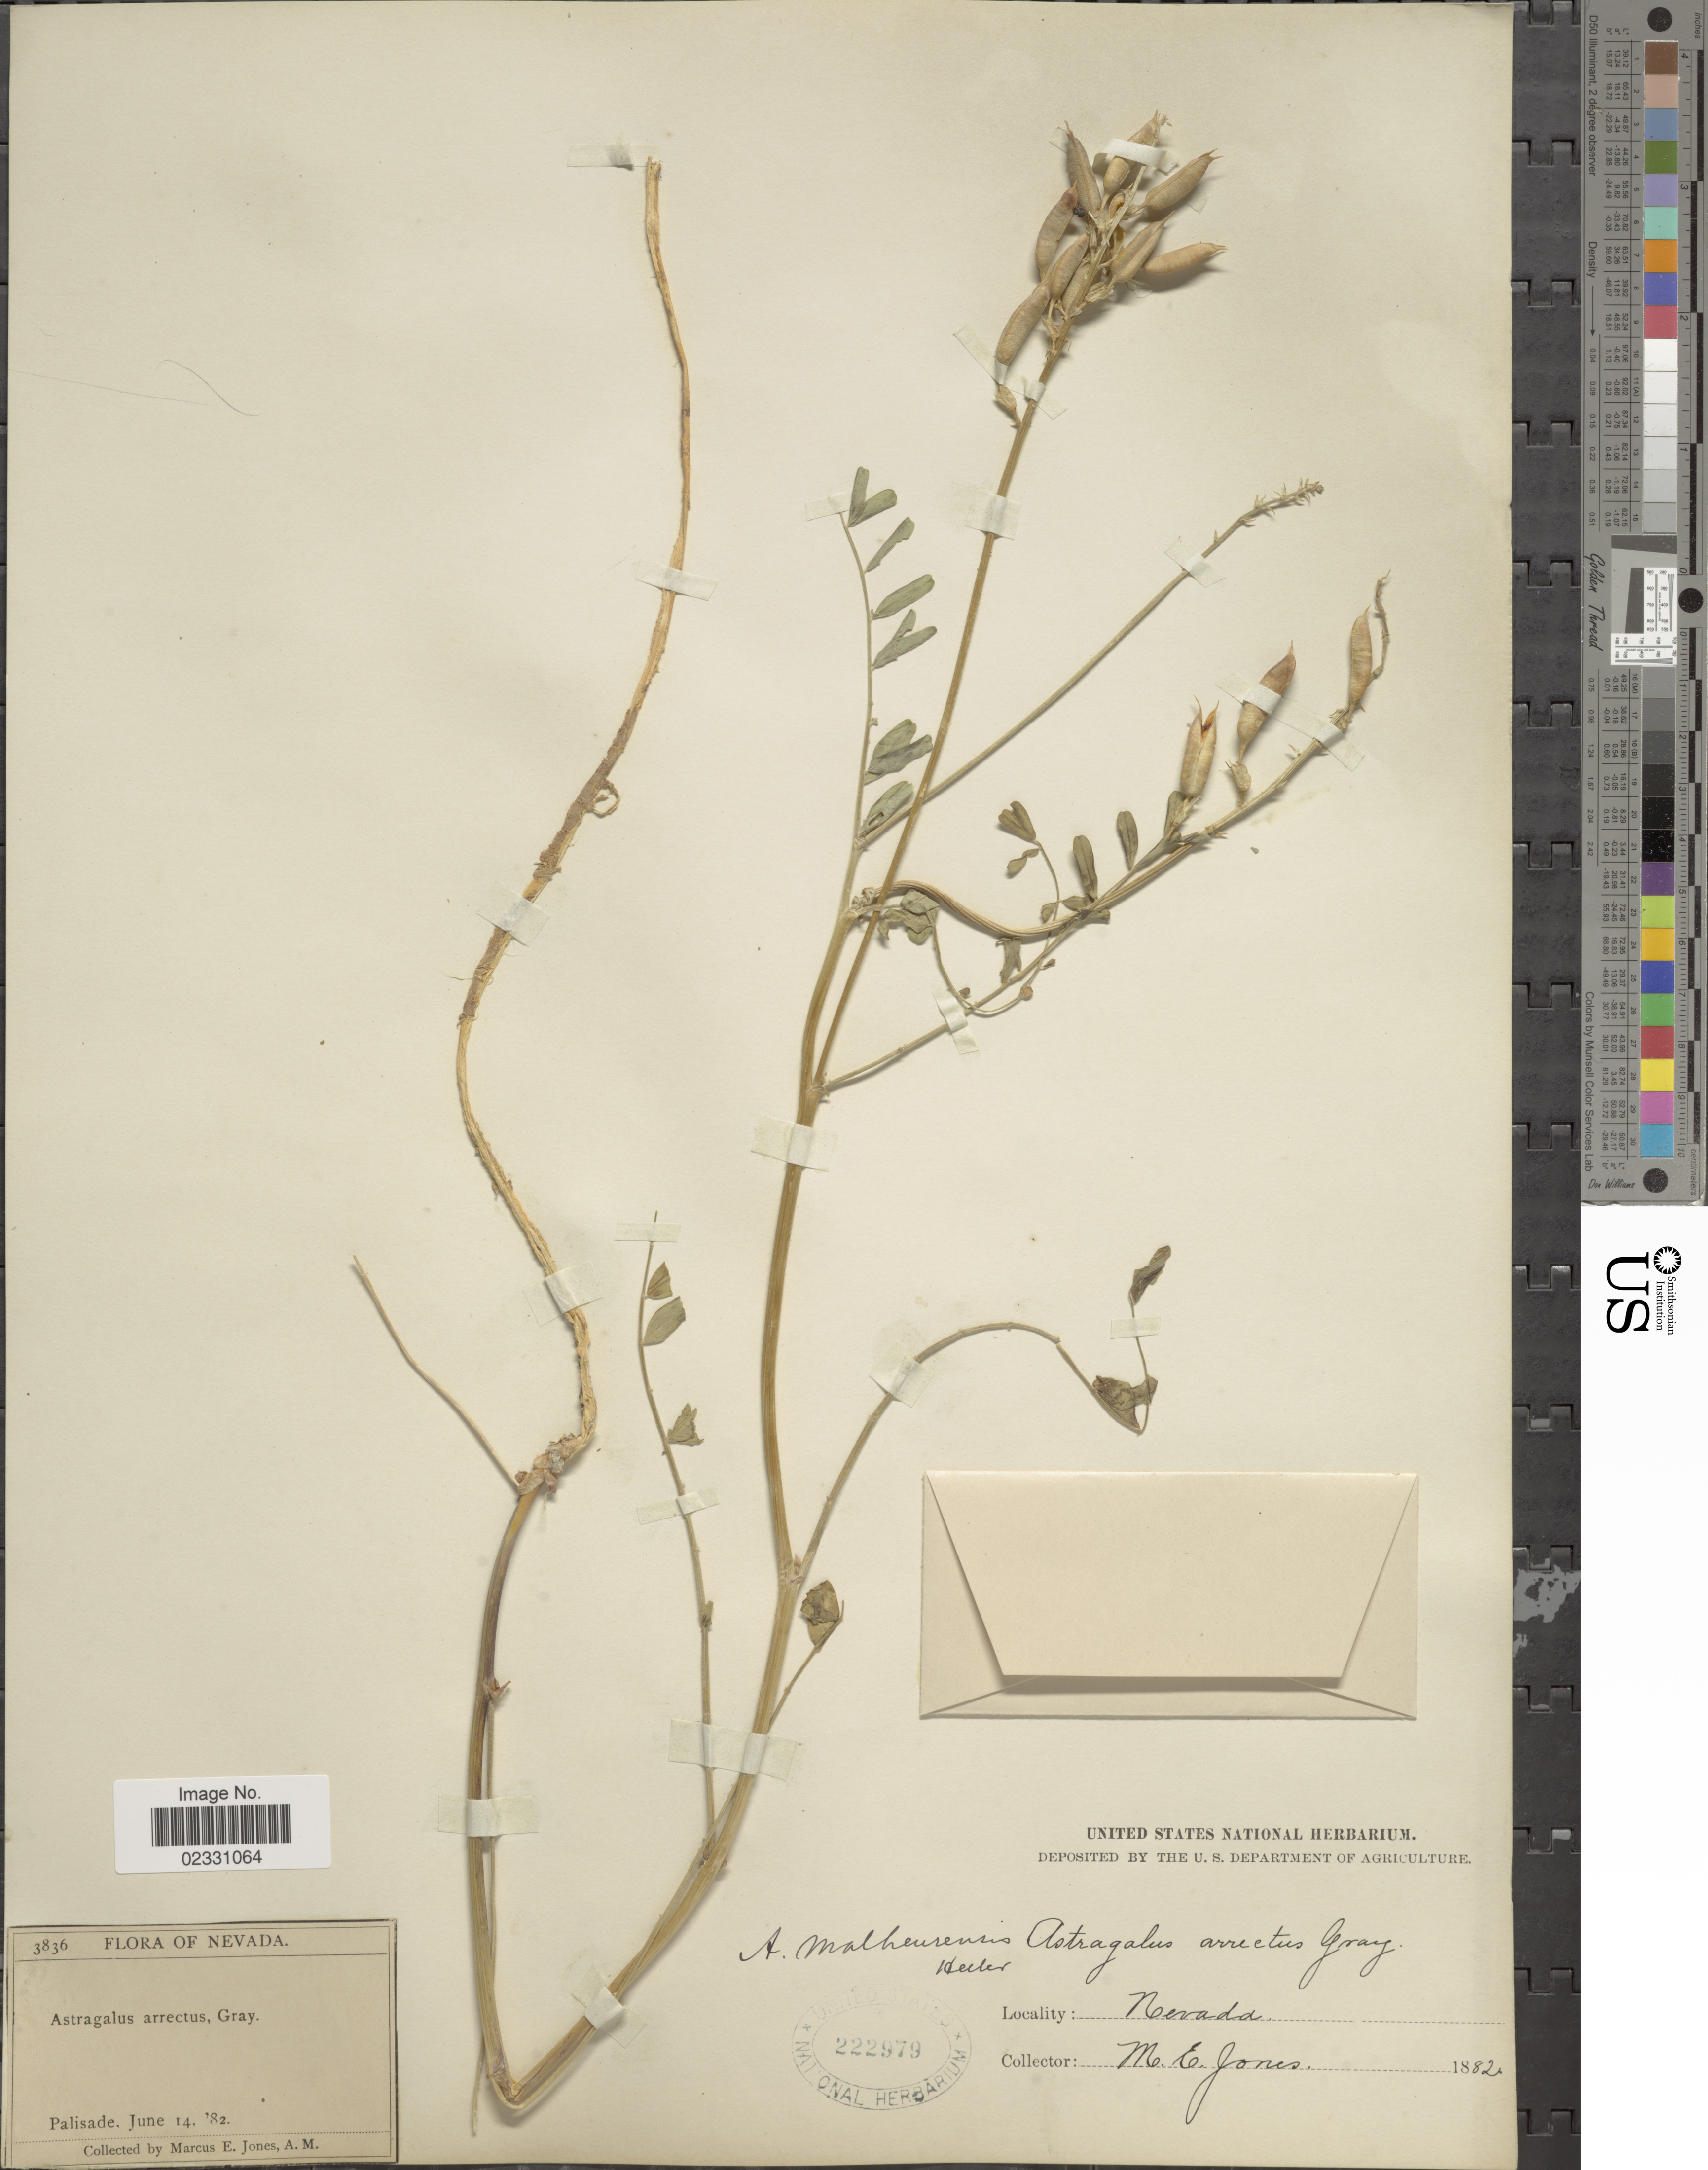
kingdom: Plantae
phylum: Tracheophyta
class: Magnoliopsida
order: Fabales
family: Fabaceae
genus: Astragalus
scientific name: Astragalus eremiticus var. malheurensis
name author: (A. Heller) Barneby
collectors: M. E. Jones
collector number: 3836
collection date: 1882-06-14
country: United States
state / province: Nevada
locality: Palisade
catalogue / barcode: US 222979